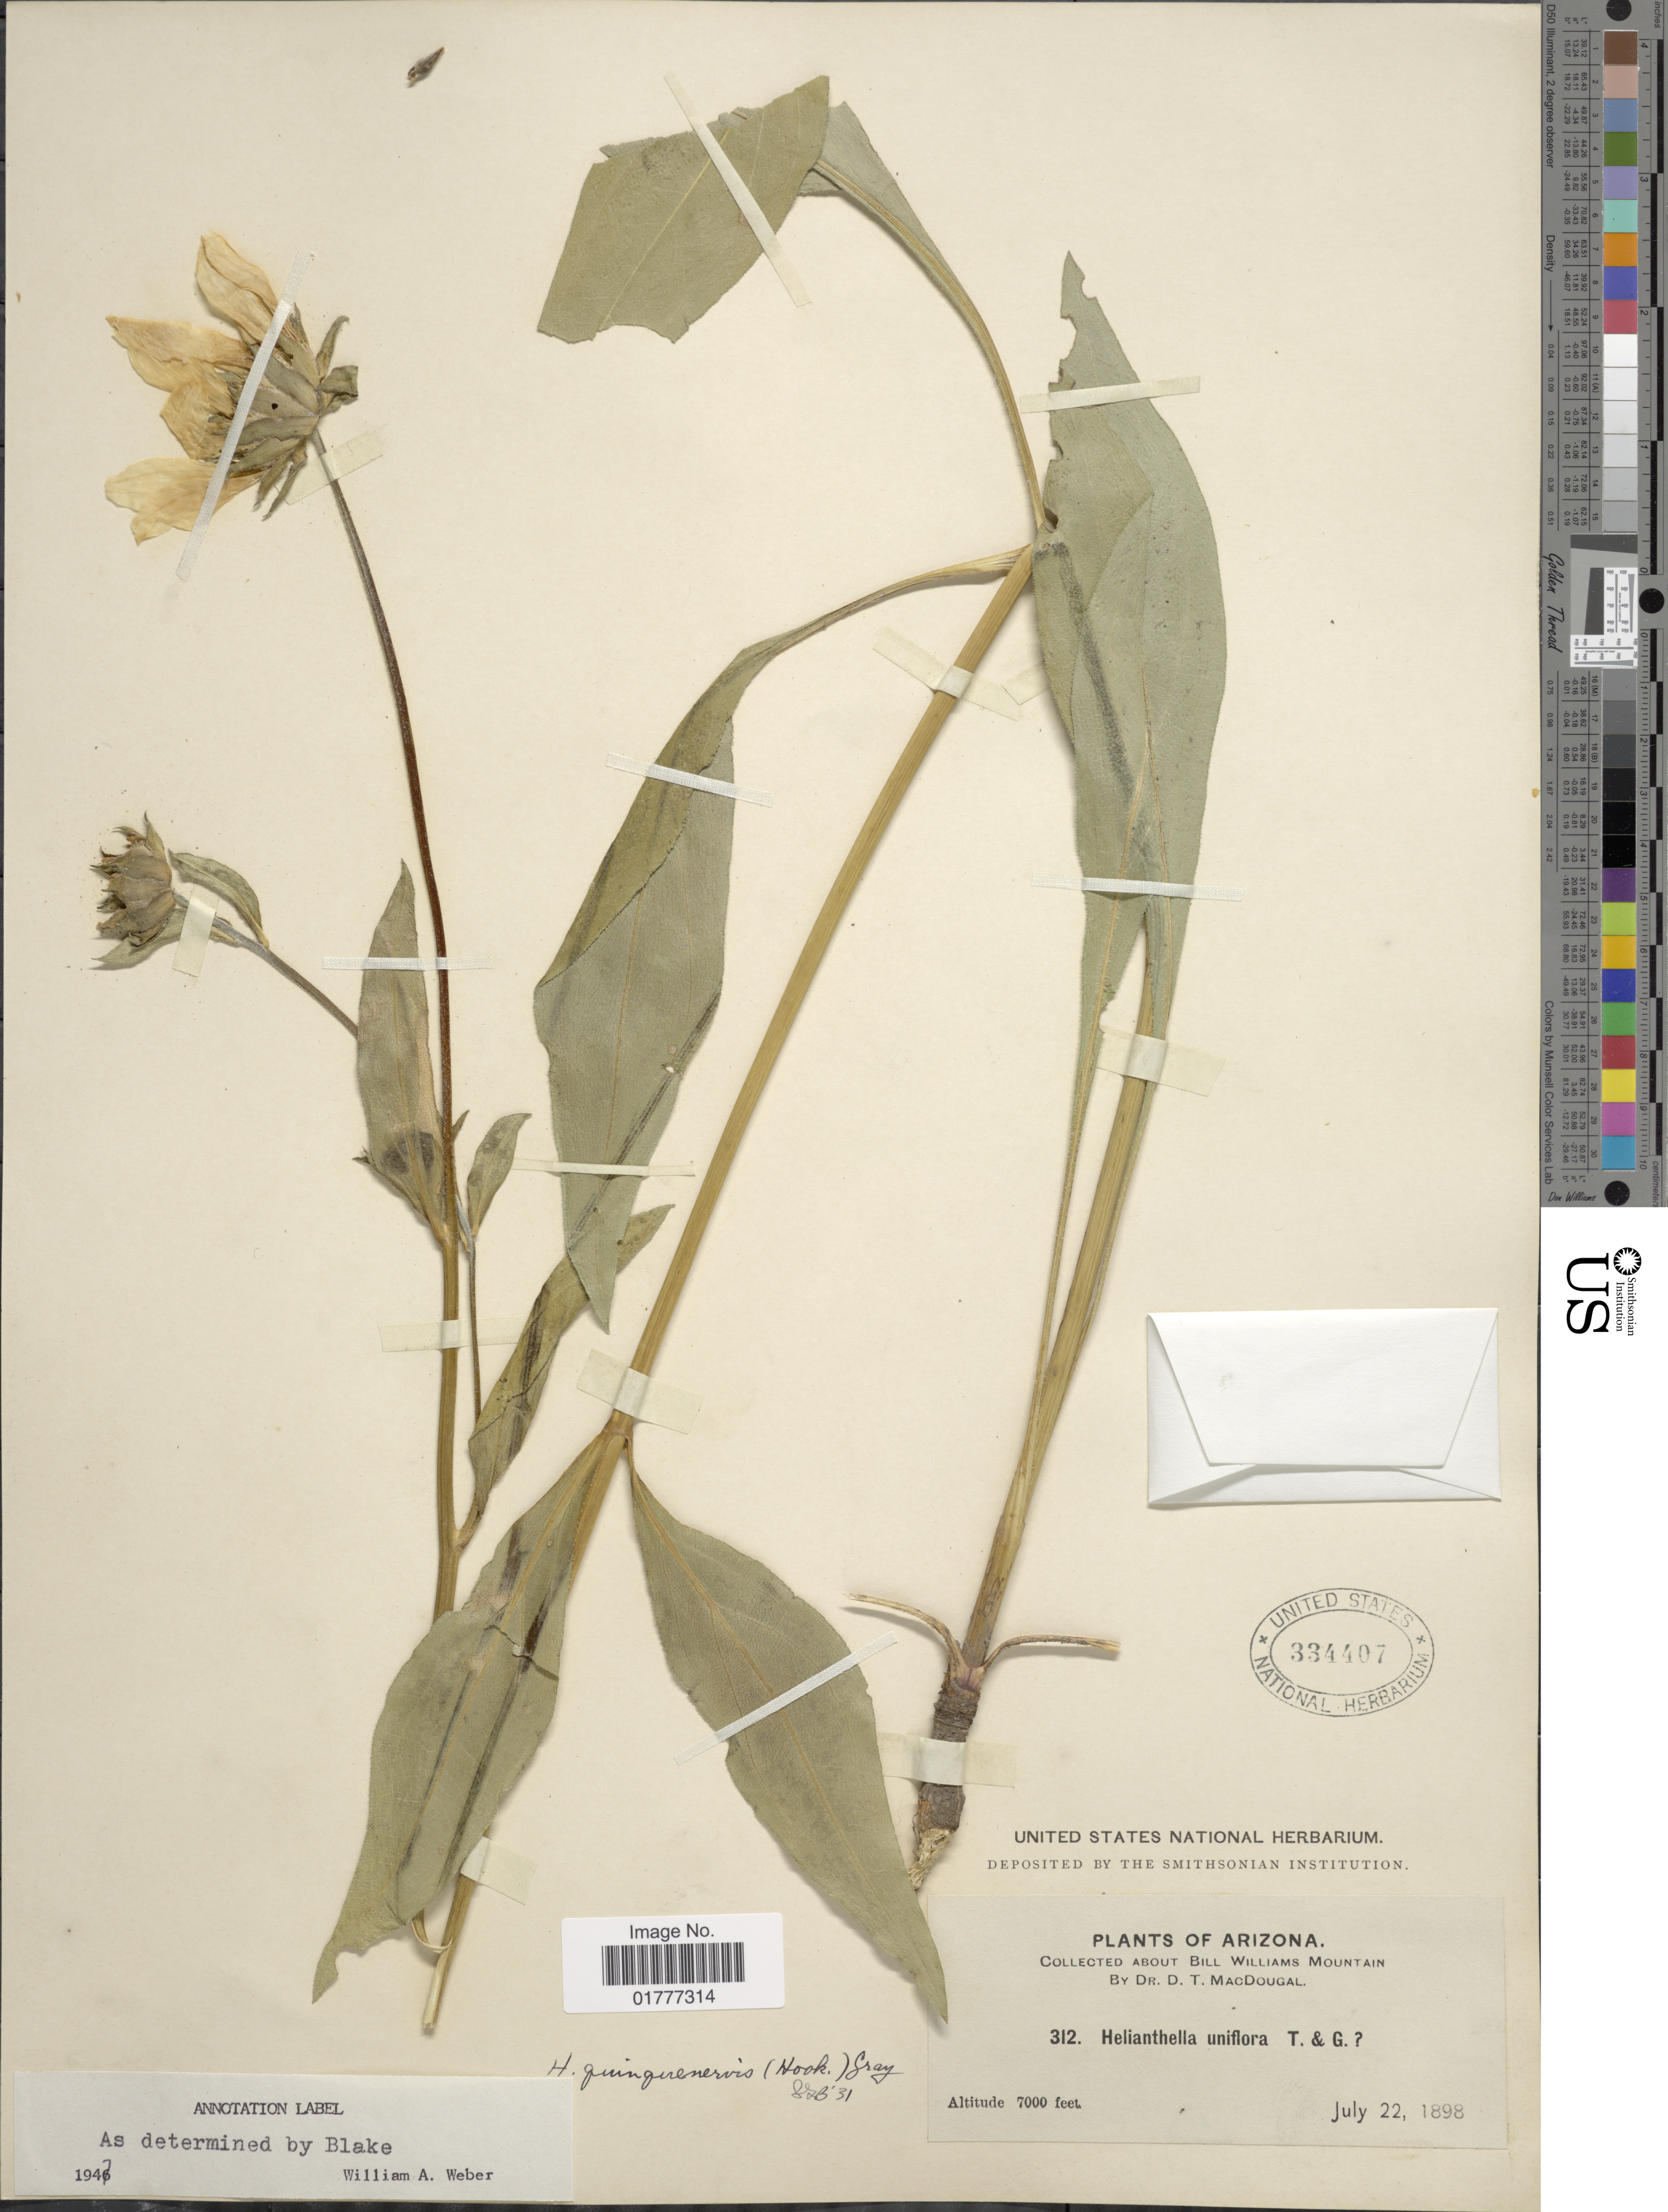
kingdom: Plantae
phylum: Tracheophyta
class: Magnoliopsida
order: Asterales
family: Asteraceae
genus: Helianthella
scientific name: Helianthella quinquenervis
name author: (Hook.) A. Gray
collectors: D. T. MacDougal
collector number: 312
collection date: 1898-07-22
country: United States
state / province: Arizona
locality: Bill Williams Mountain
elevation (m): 2134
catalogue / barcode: US 334407